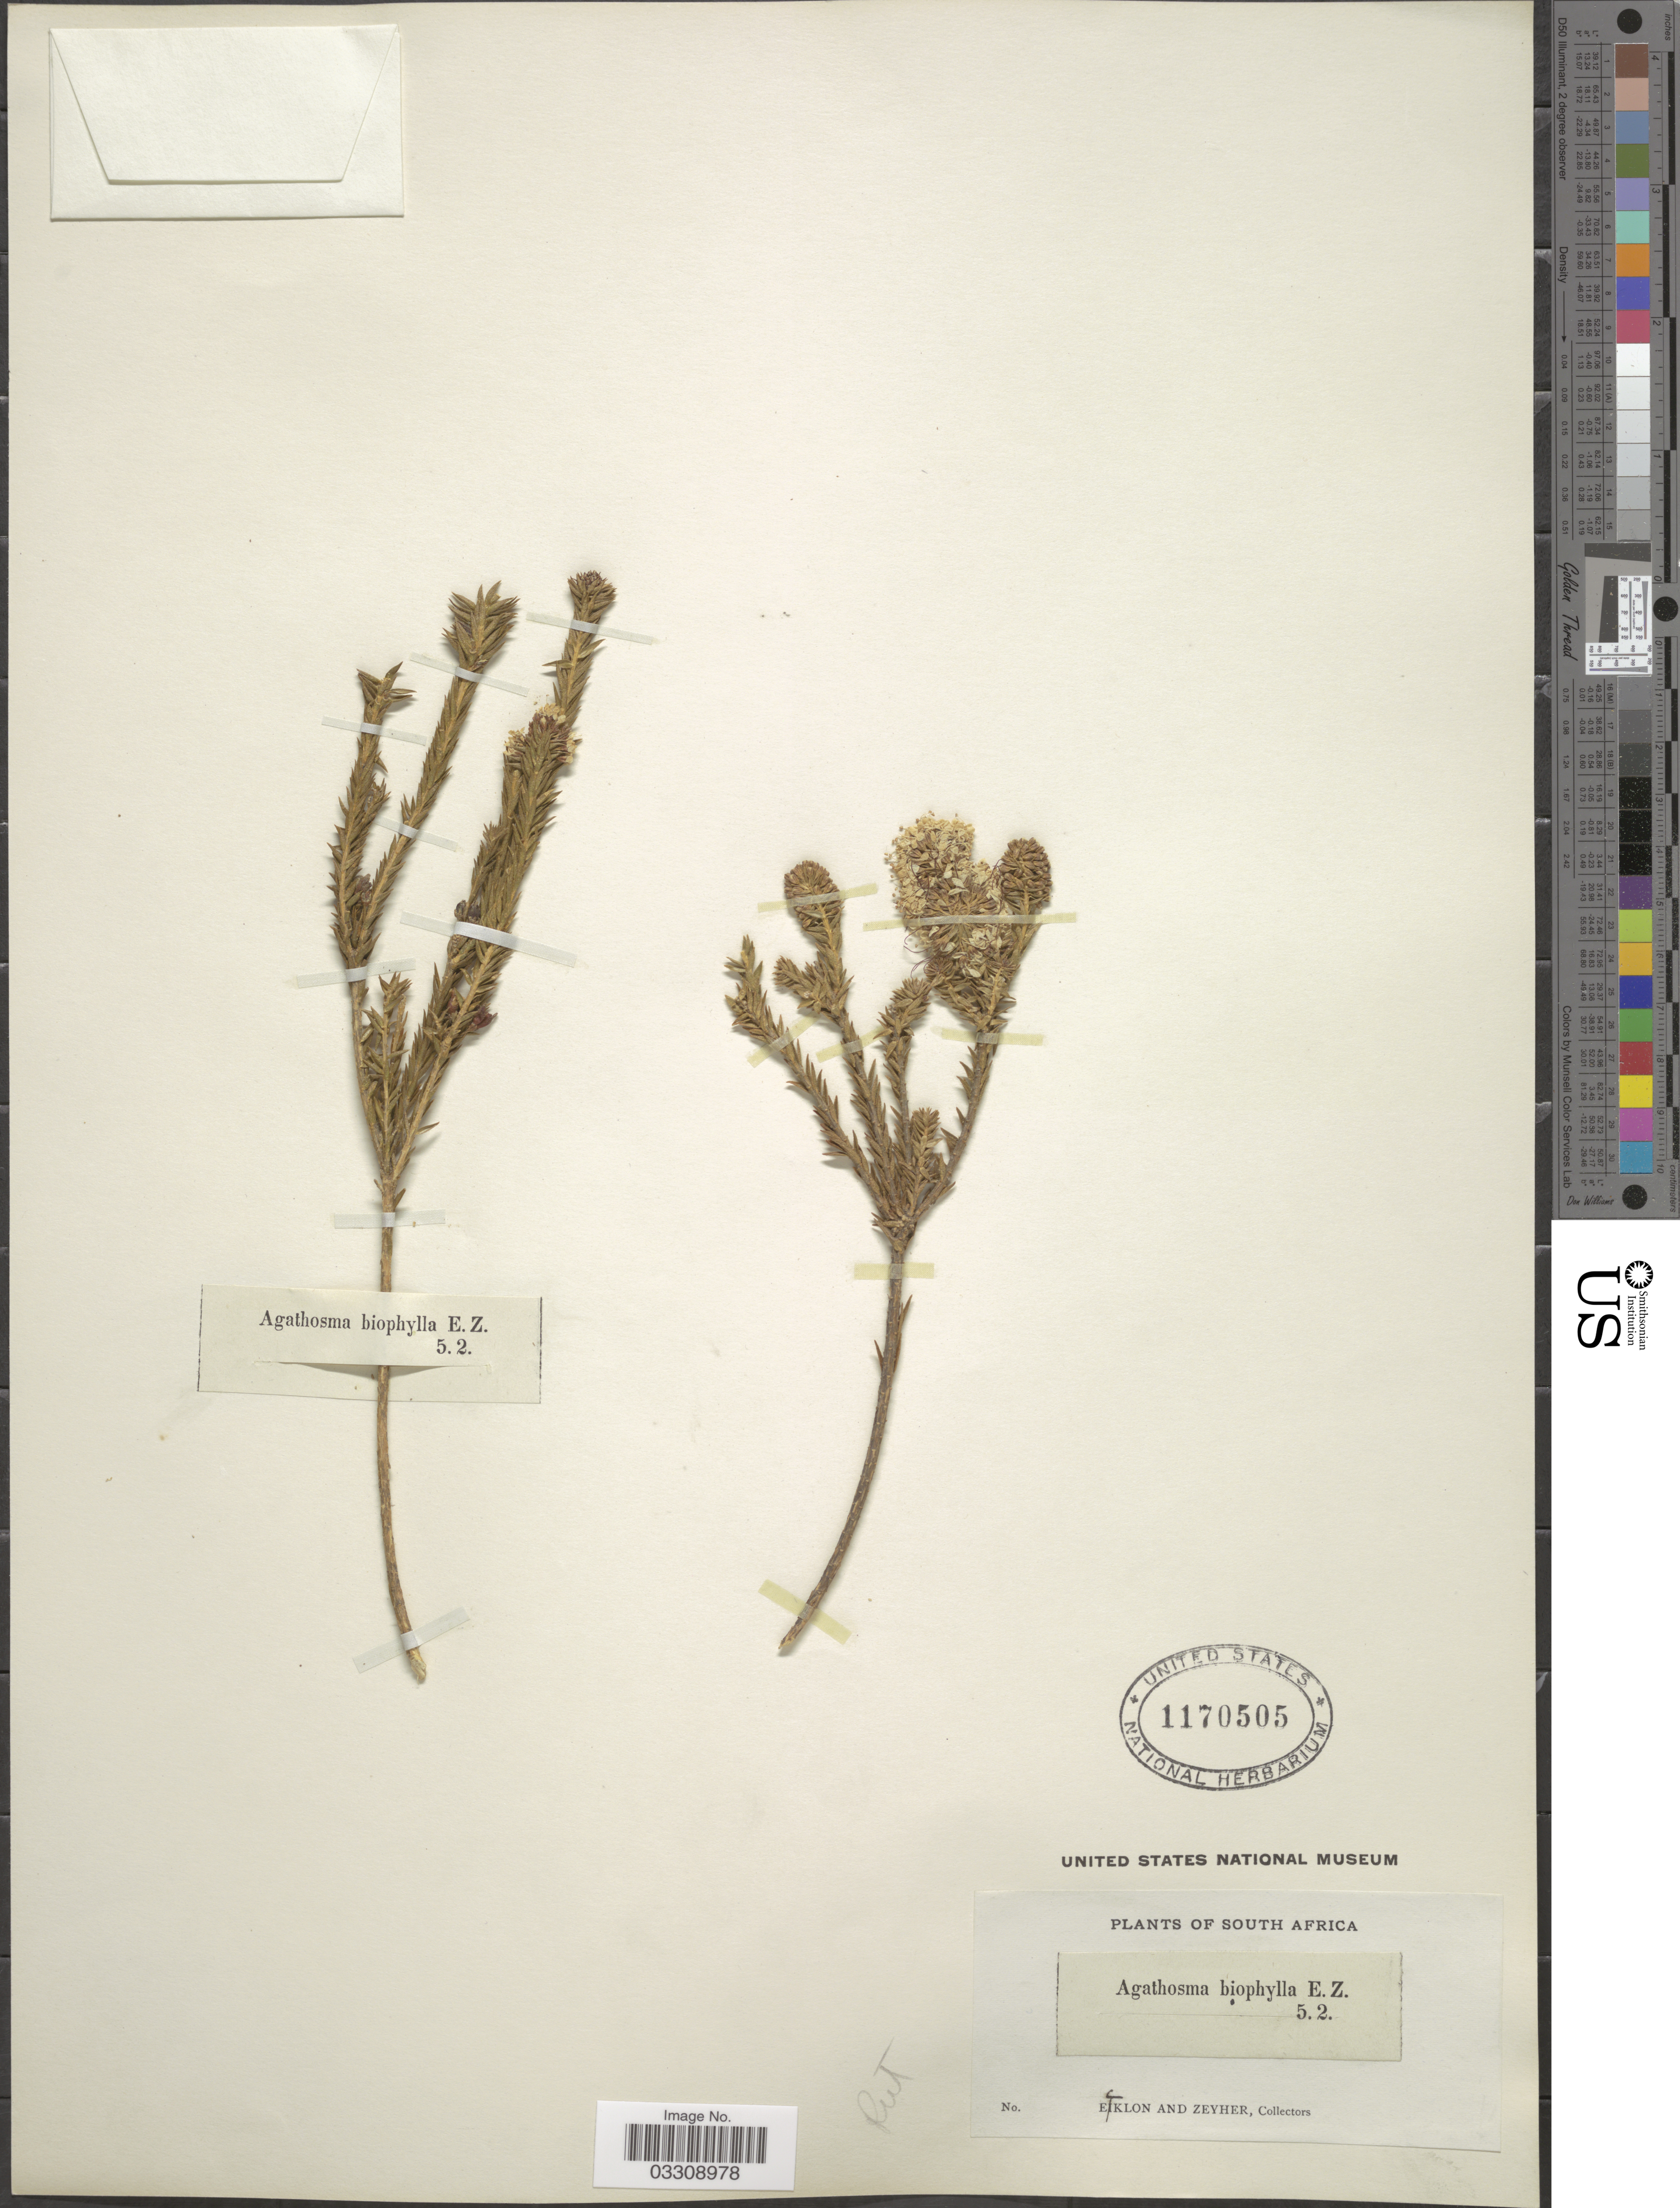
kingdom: Plantae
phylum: Tracheophyta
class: Magnoliopsida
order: Sapindales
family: Rutaceae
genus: Agathosma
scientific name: Agathosma biophylla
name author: Eckl. & Zeyh.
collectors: -. Ecklon & -. Zeyher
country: South Africa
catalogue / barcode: US 1170505